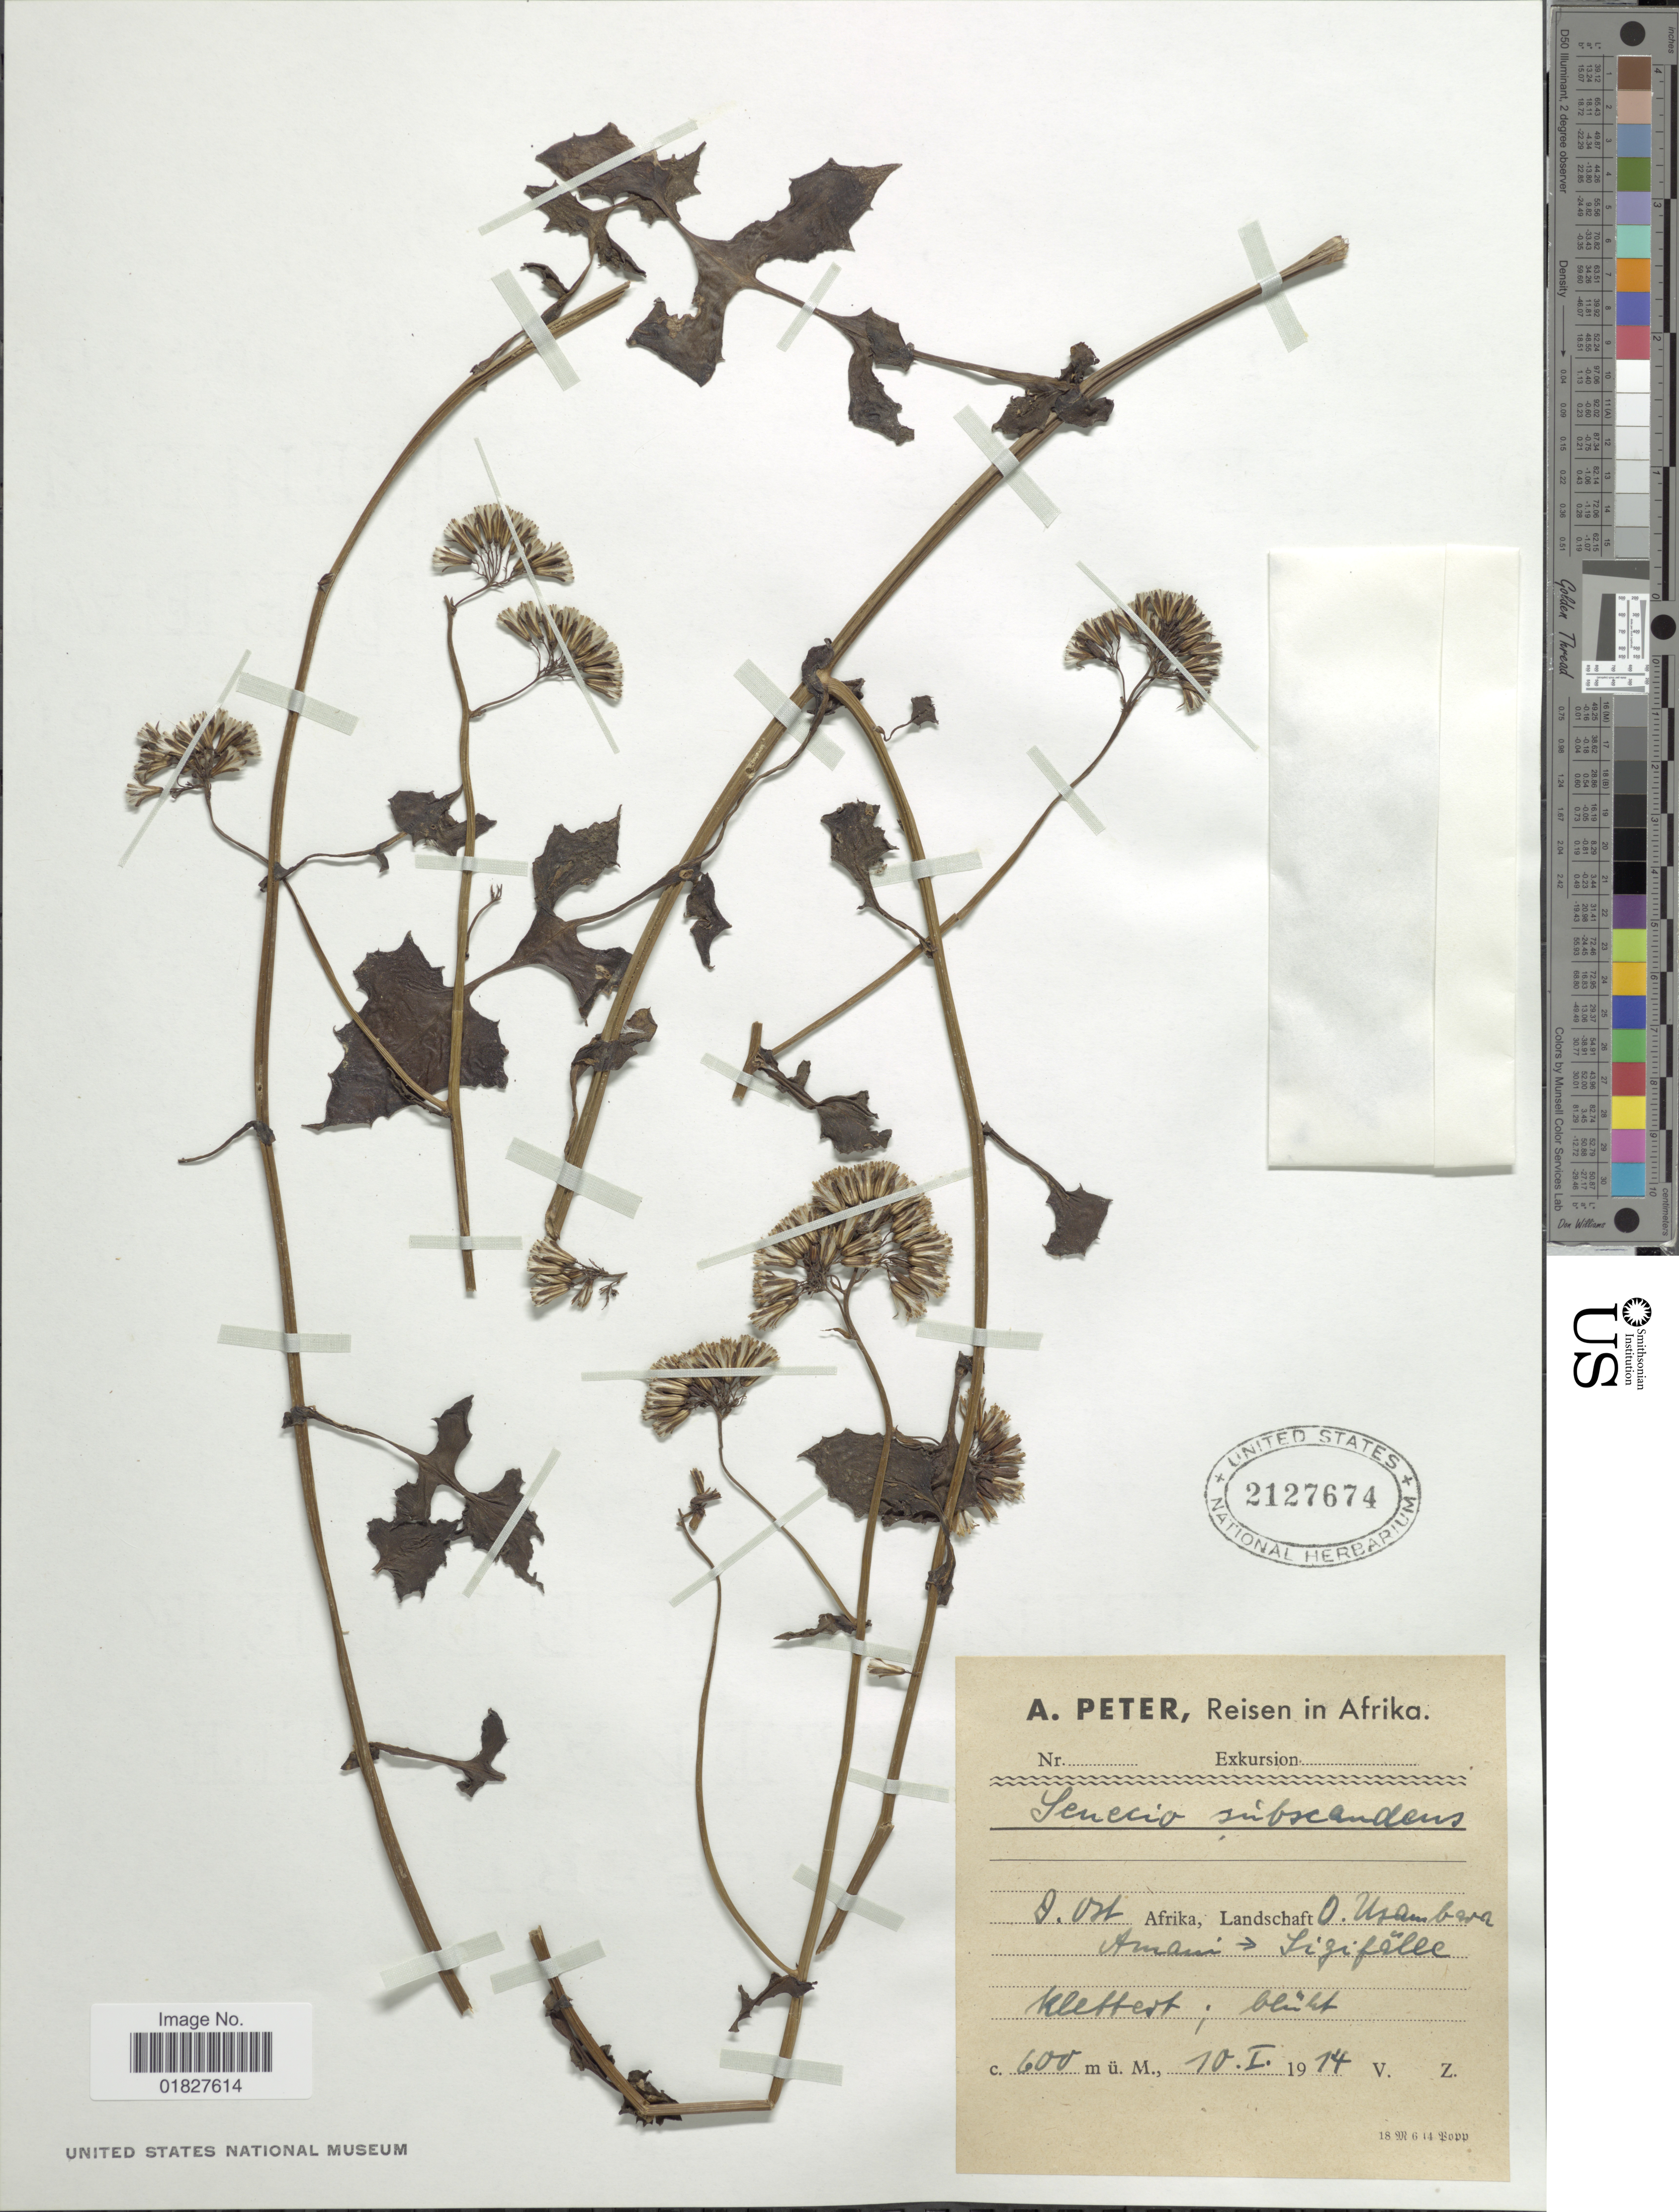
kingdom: Plantae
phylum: Tracheophyta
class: Magnoliopsida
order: Asterales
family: Asteraceae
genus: Solanecio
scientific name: Solanecio angulatus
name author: (Vahl) C. Jeffrey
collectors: A. Peter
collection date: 1914-01-10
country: Tanzania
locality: Africa, D. Ost Afrika, O. Usambara, Amanai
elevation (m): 600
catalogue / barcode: US 2127674